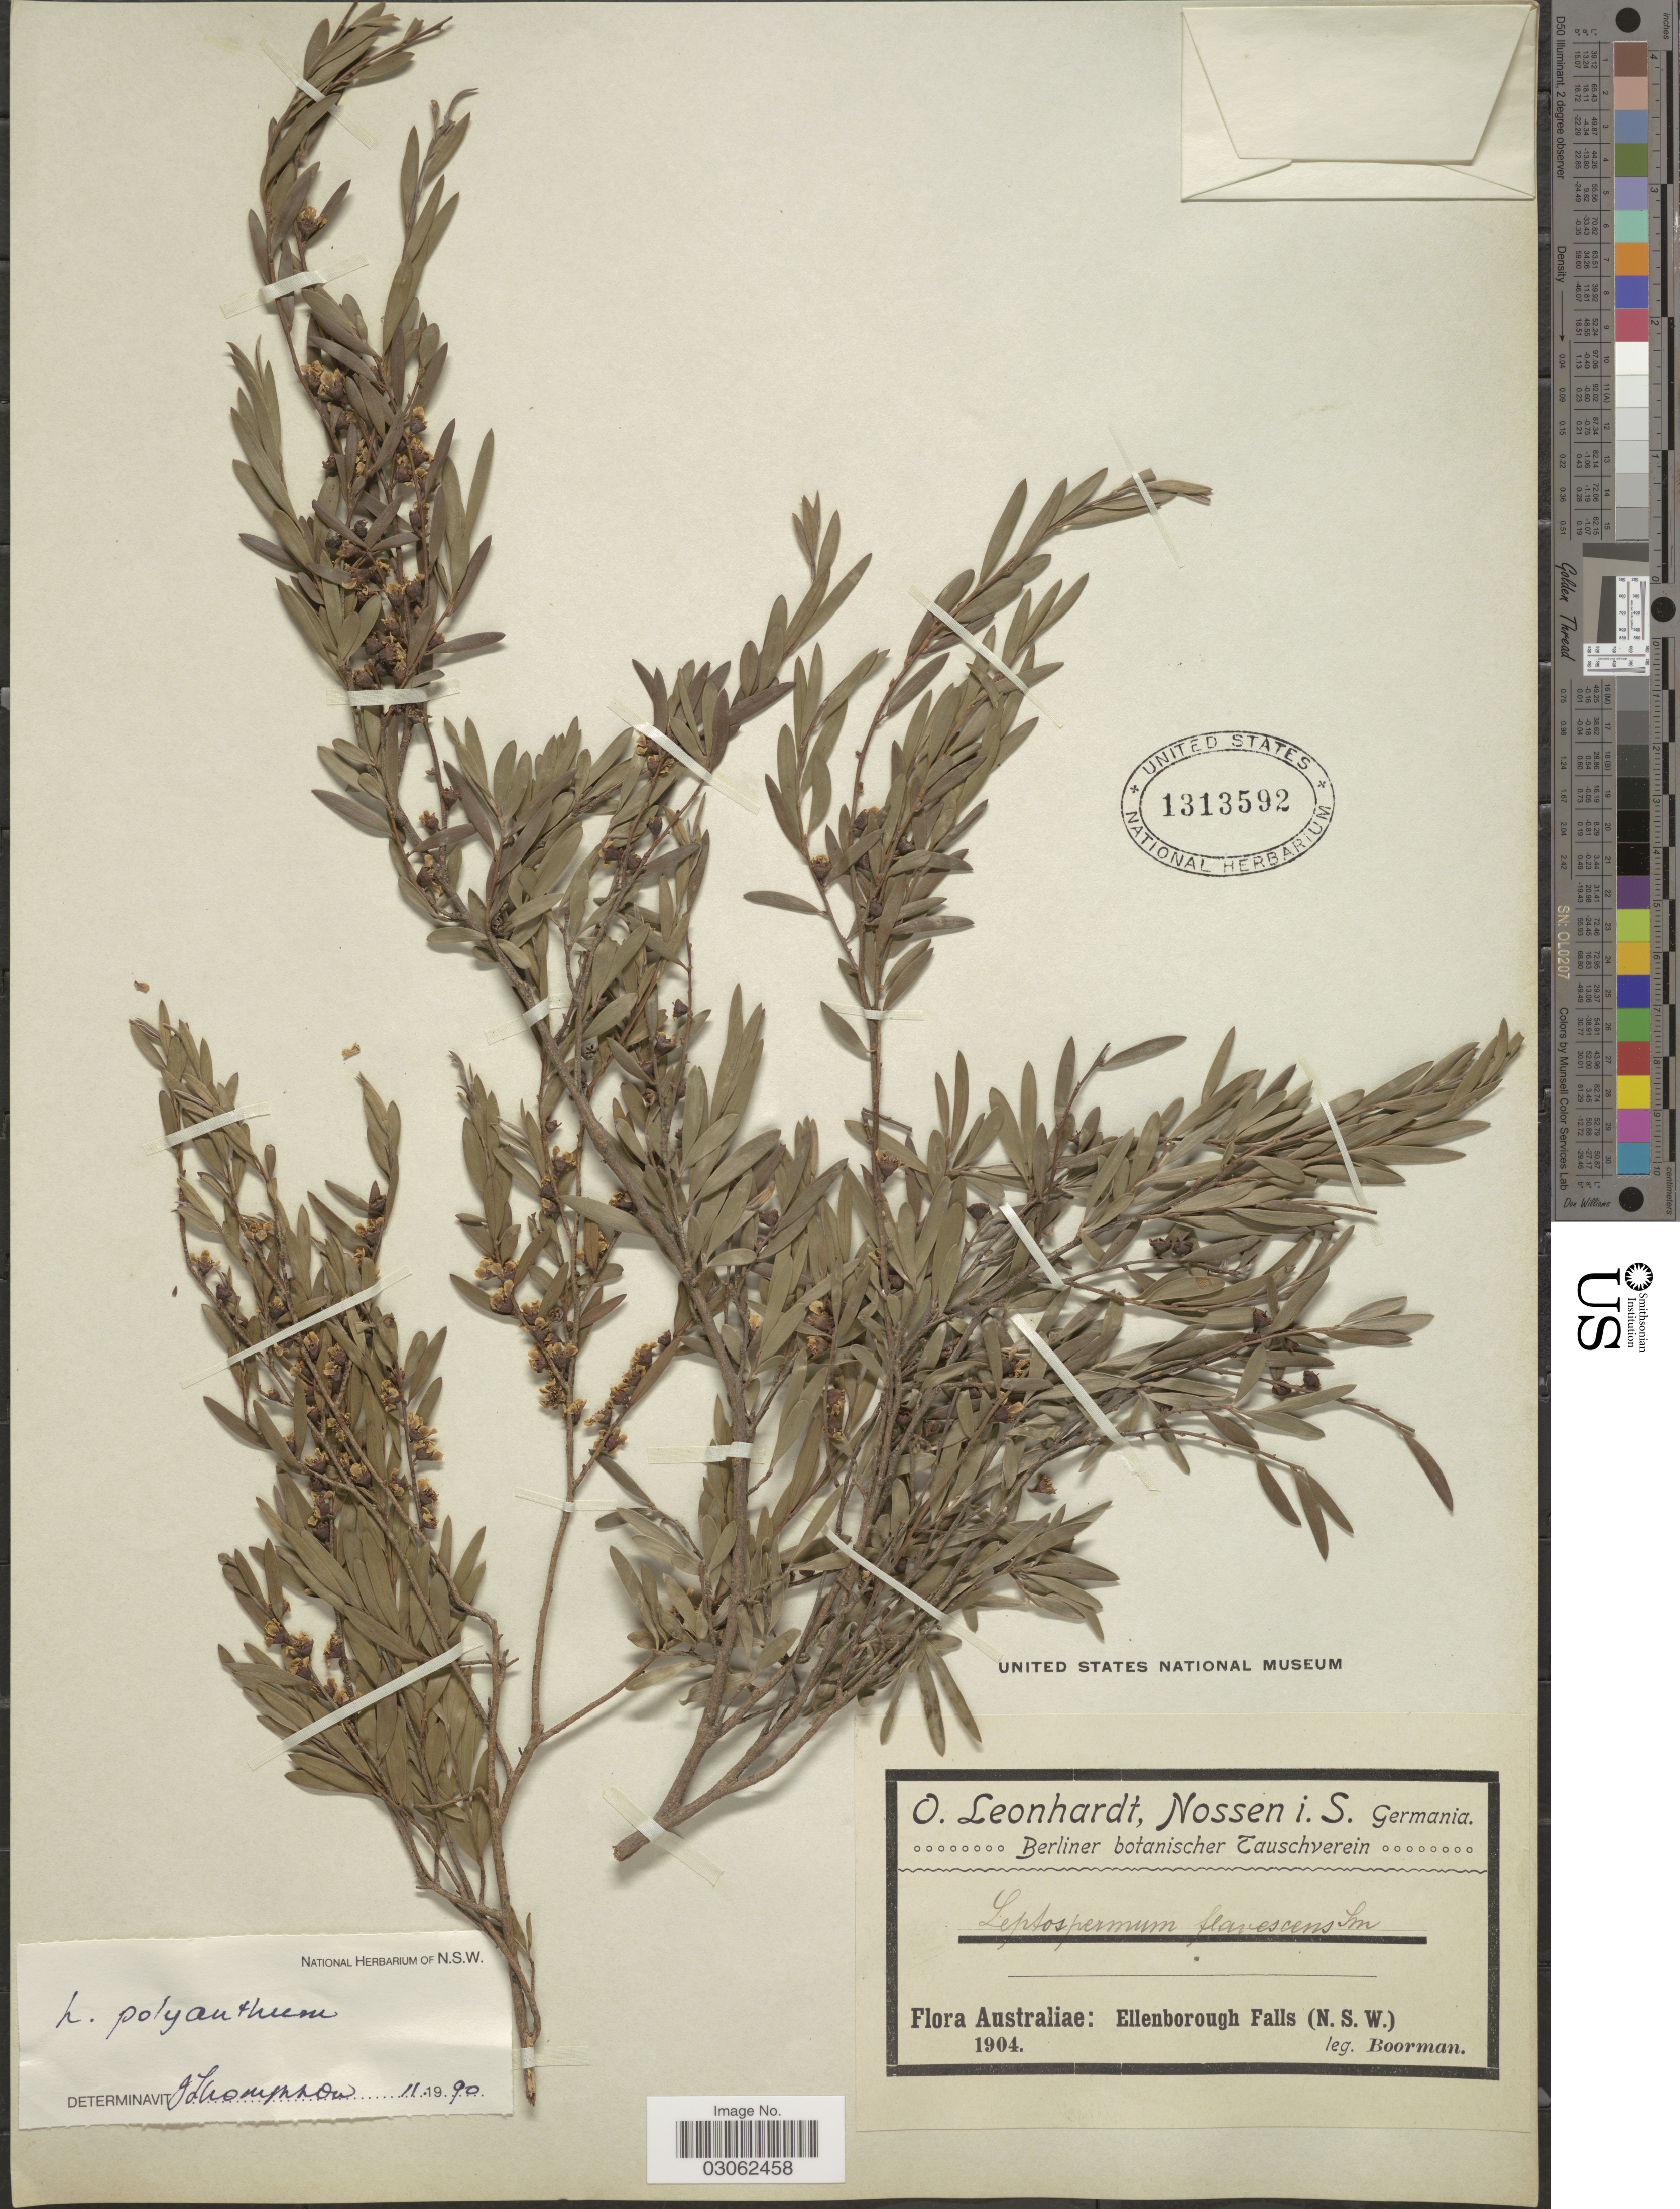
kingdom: Plantae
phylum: Tracheophyta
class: Magnoliopsida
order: Myrtales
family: Myrtaceae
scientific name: Gaudium polyanthum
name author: (Joy Thomps.) P.G. Wilson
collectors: -. Boorman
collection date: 1904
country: Australia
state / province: New South Wales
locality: Australiae: Ellenborough Falls (N. S. W.).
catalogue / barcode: US 1313592